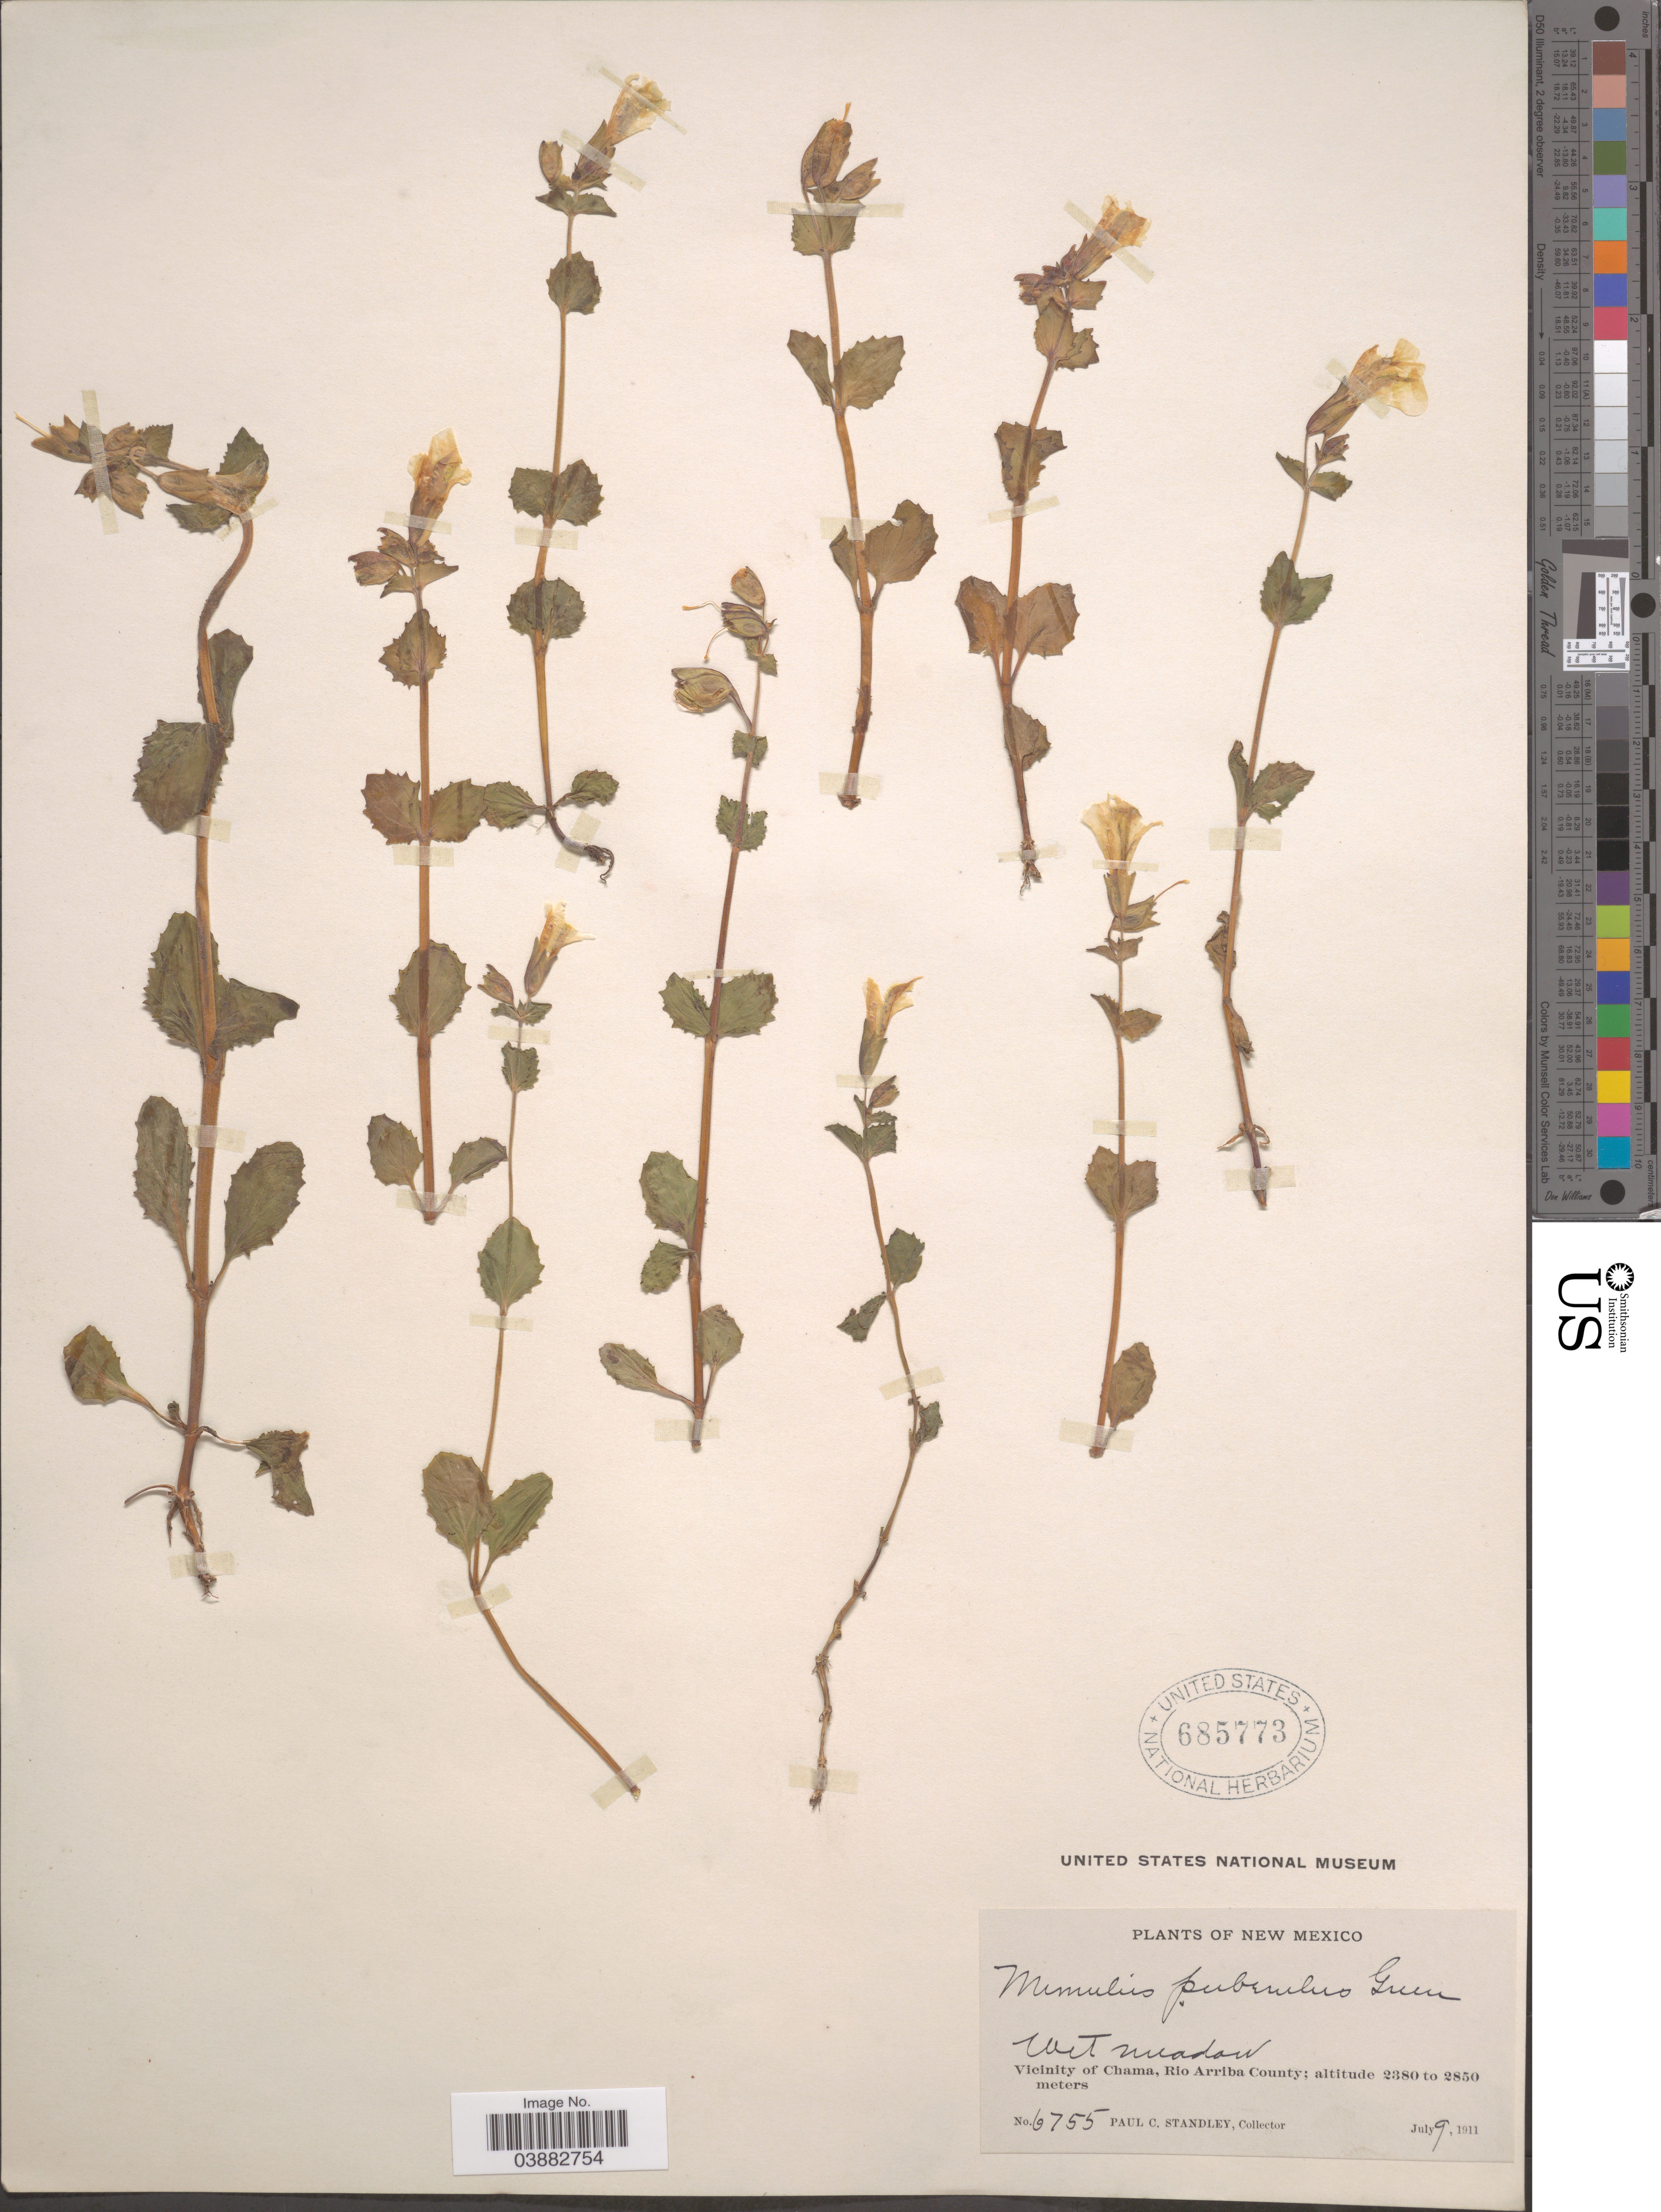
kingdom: Plantae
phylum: Tracheophyta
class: Magnoliopsida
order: Lamiales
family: Phrymaceae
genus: Mimulus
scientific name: Mimulus puberulus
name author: Gand.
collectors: P. C. Standley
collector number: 6755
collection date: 1911-07-09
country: United States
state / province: New Mexico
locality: Vicinity of Chama, Rio Arriba County.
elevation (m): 2380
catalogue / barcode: US 685773